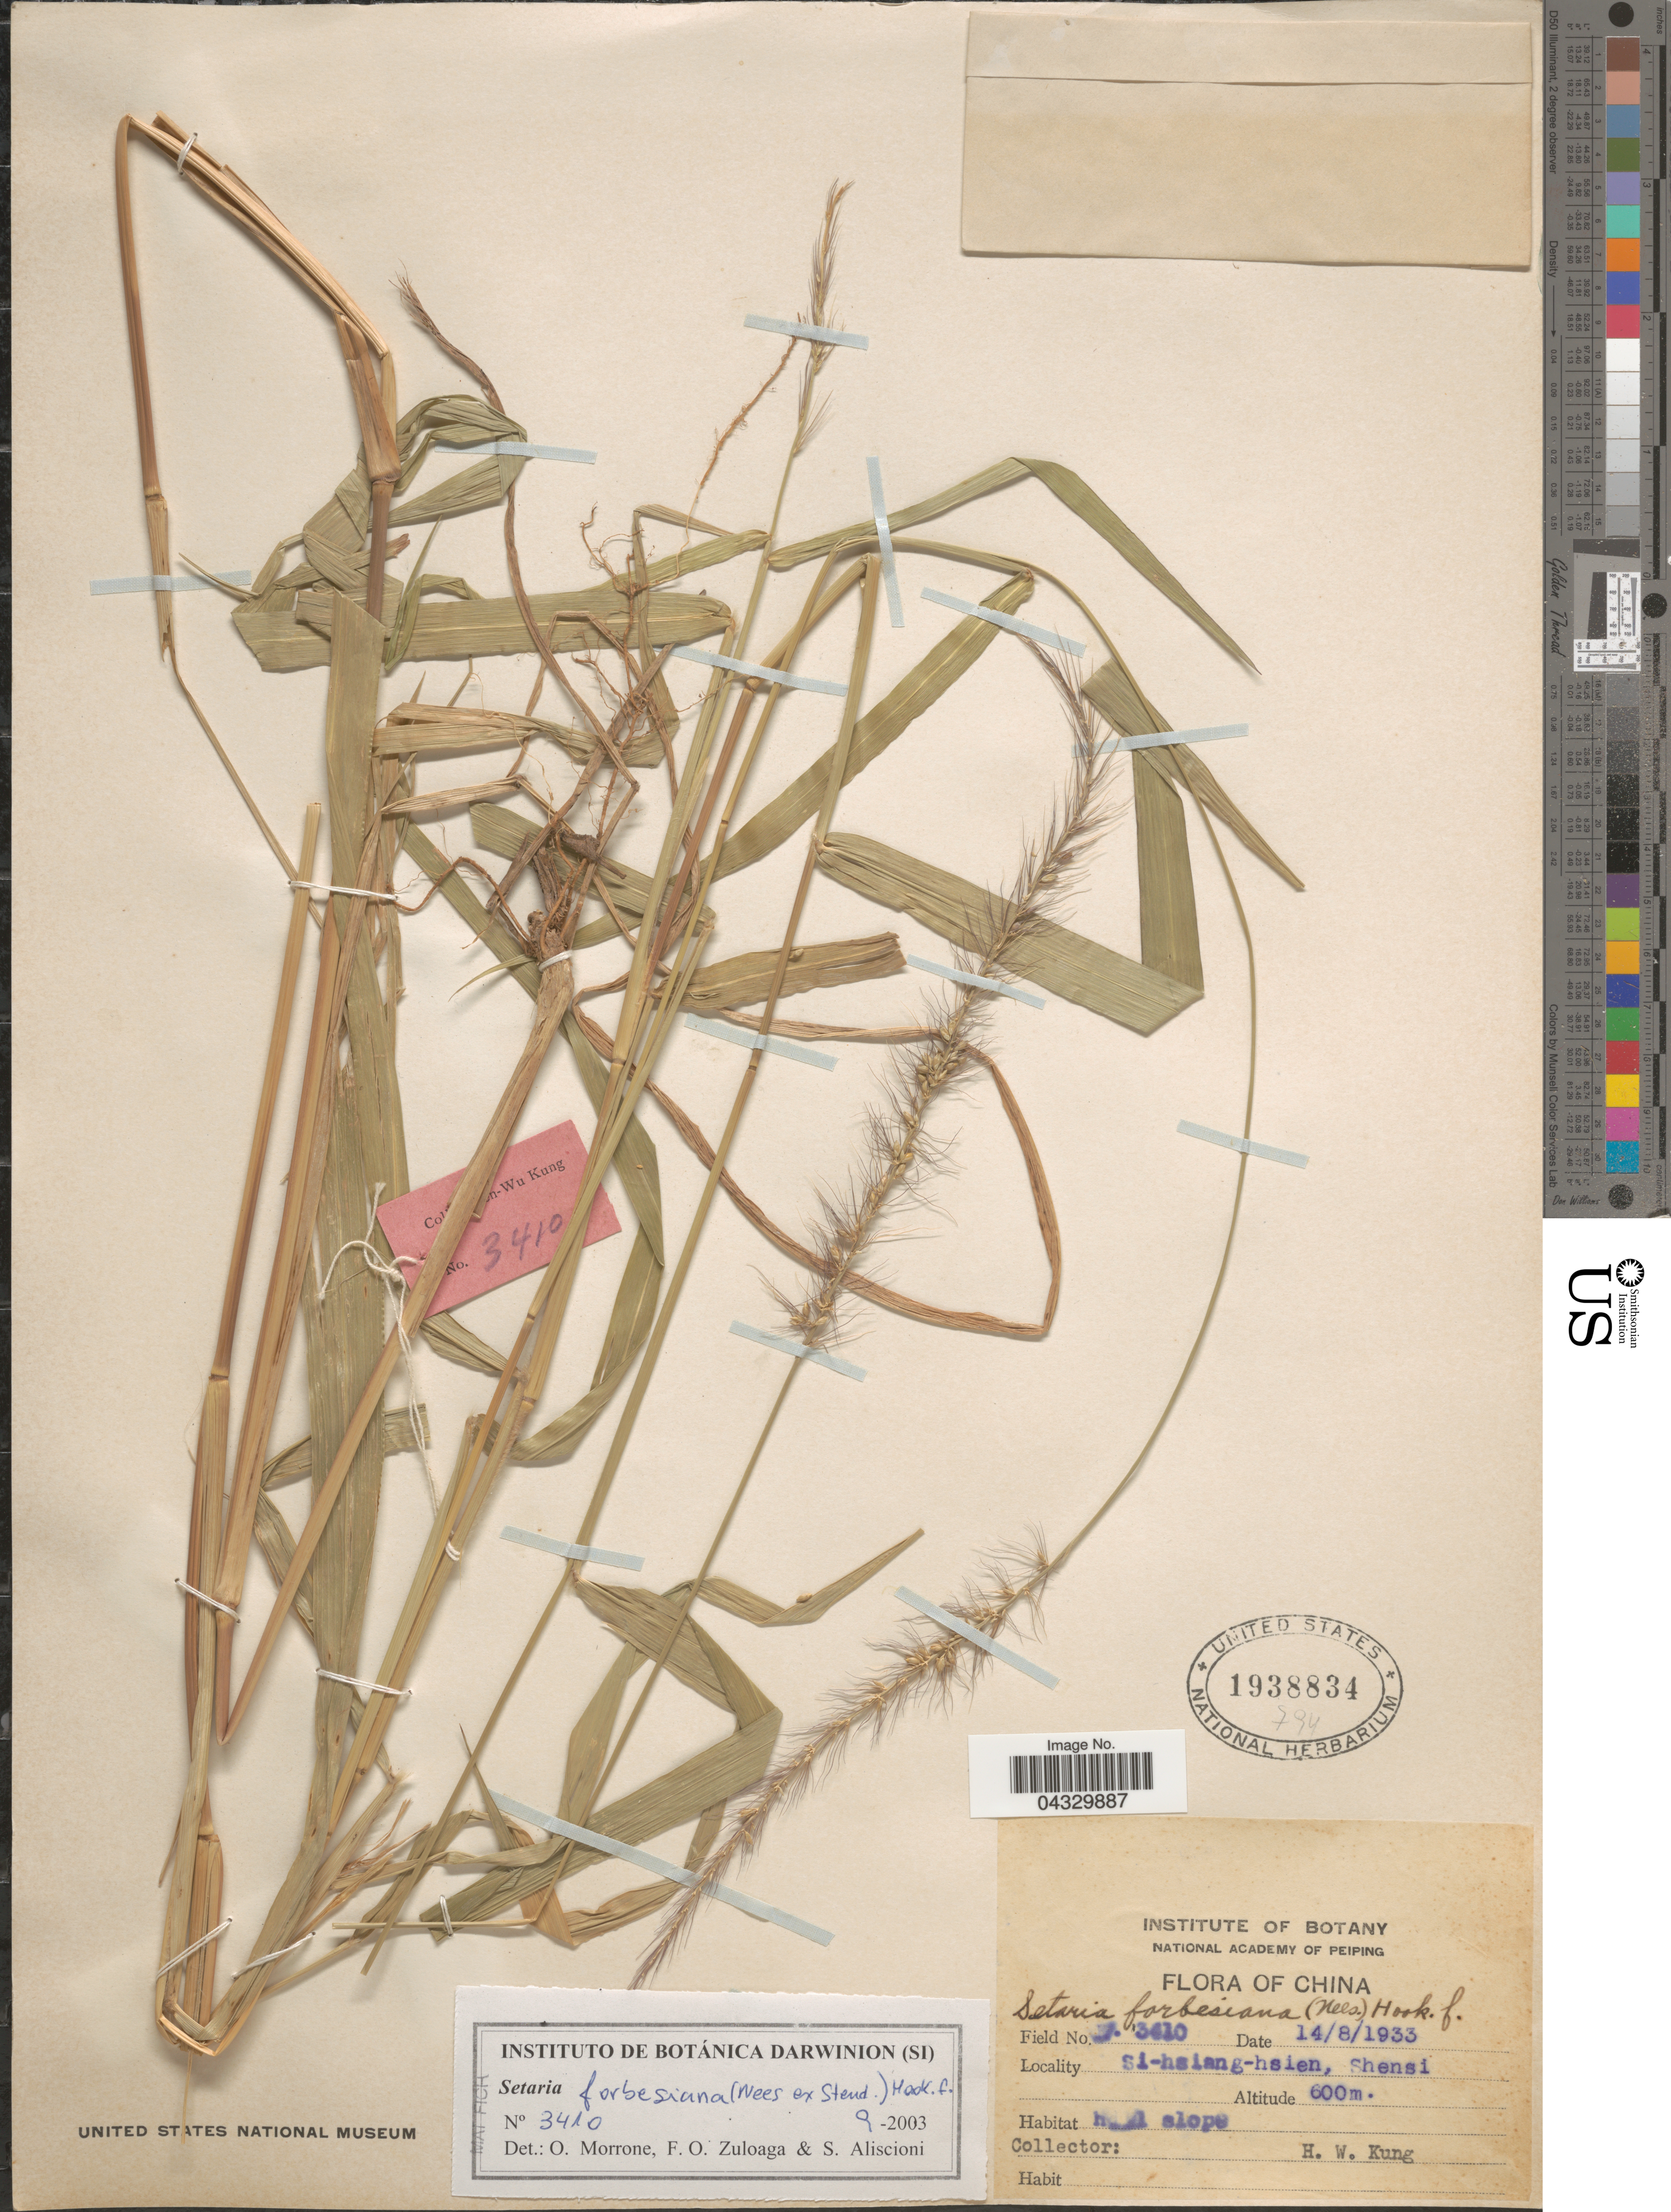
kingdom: Plantae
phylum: Tracheophyta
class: Liliopsida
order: Poales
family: Poaceae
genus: Setaria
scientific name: Setaria forbesiana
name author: (Nees ex Steud.) Hook. f.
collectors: H. Kung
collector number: W3410*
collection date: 1933-08-14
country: China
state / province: Shaanxi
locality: Si-hsiang-hsien, Shensi.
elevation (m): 600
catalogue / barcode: US 1938834